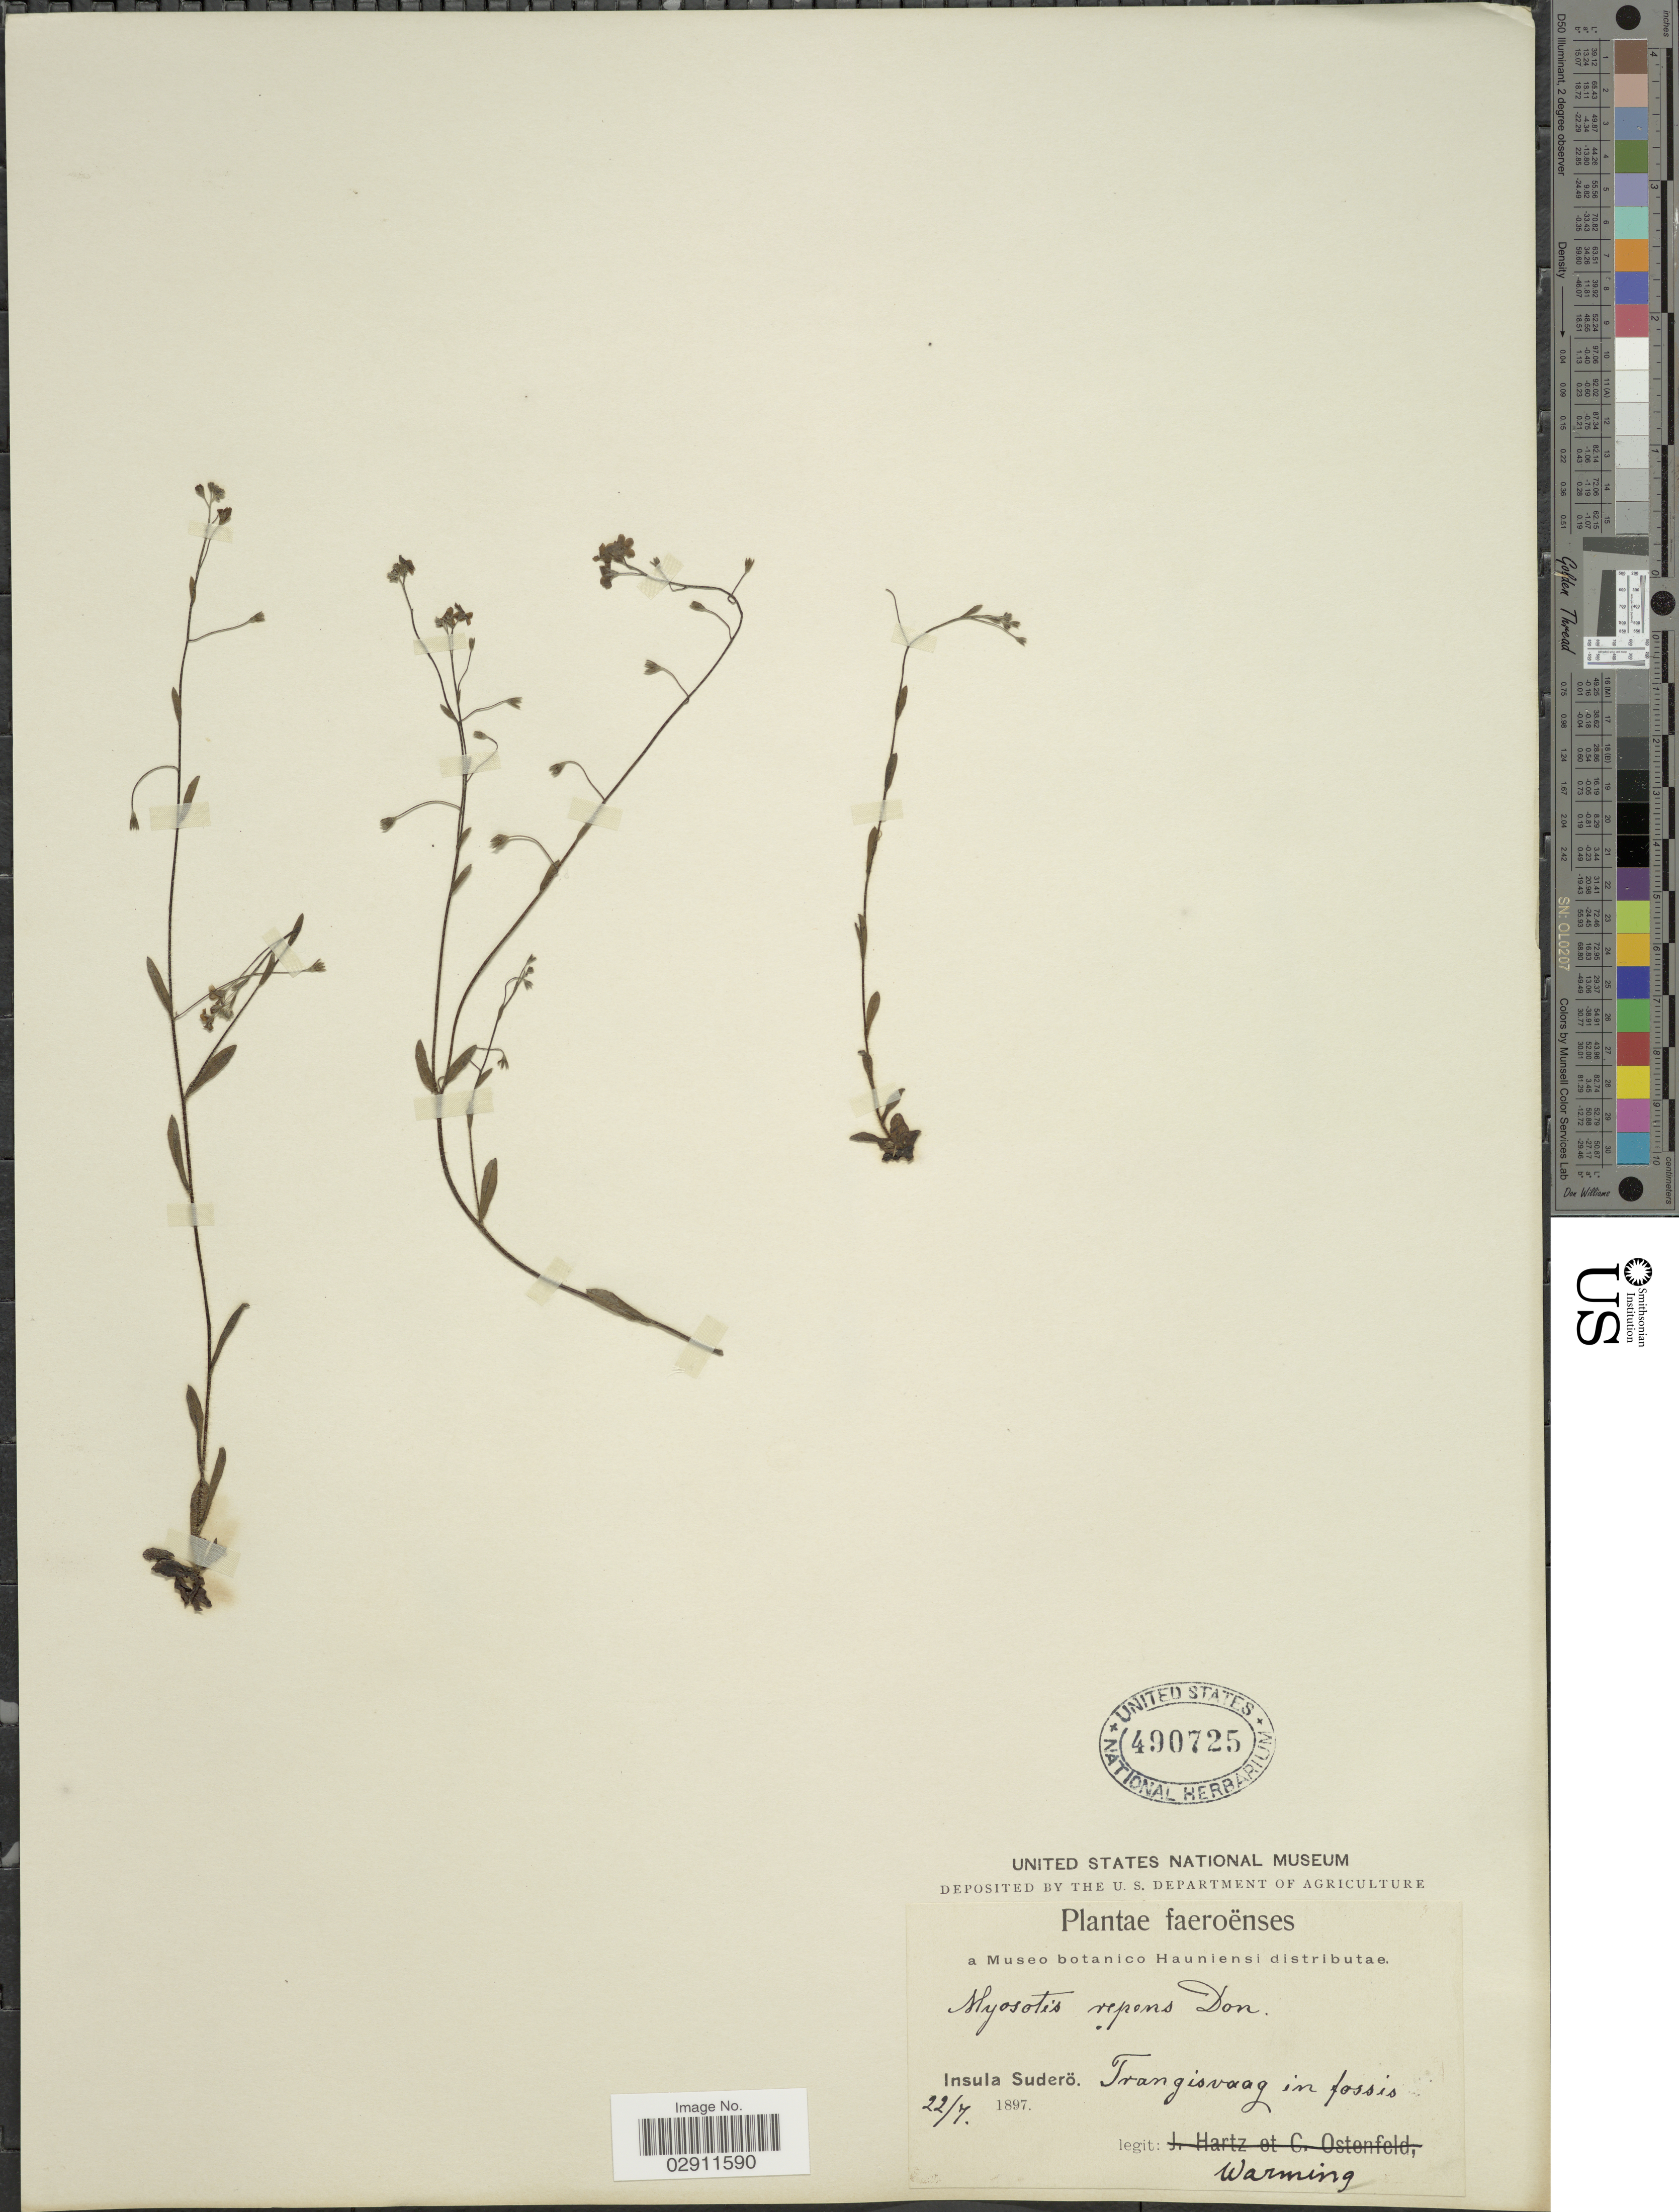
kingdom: Plantae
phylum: Tracheophyta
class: Magnoliopsida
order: Boraginales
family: Boraginaceae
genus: Myosotis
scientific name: Myosotis repens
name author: G. Don ex Hook.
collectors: Warming, --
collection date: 1897-07-22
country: Faroe Islands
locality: Faeroënses, Insula Suderö. Trangisvaag in fossis.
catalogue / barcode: US 490725